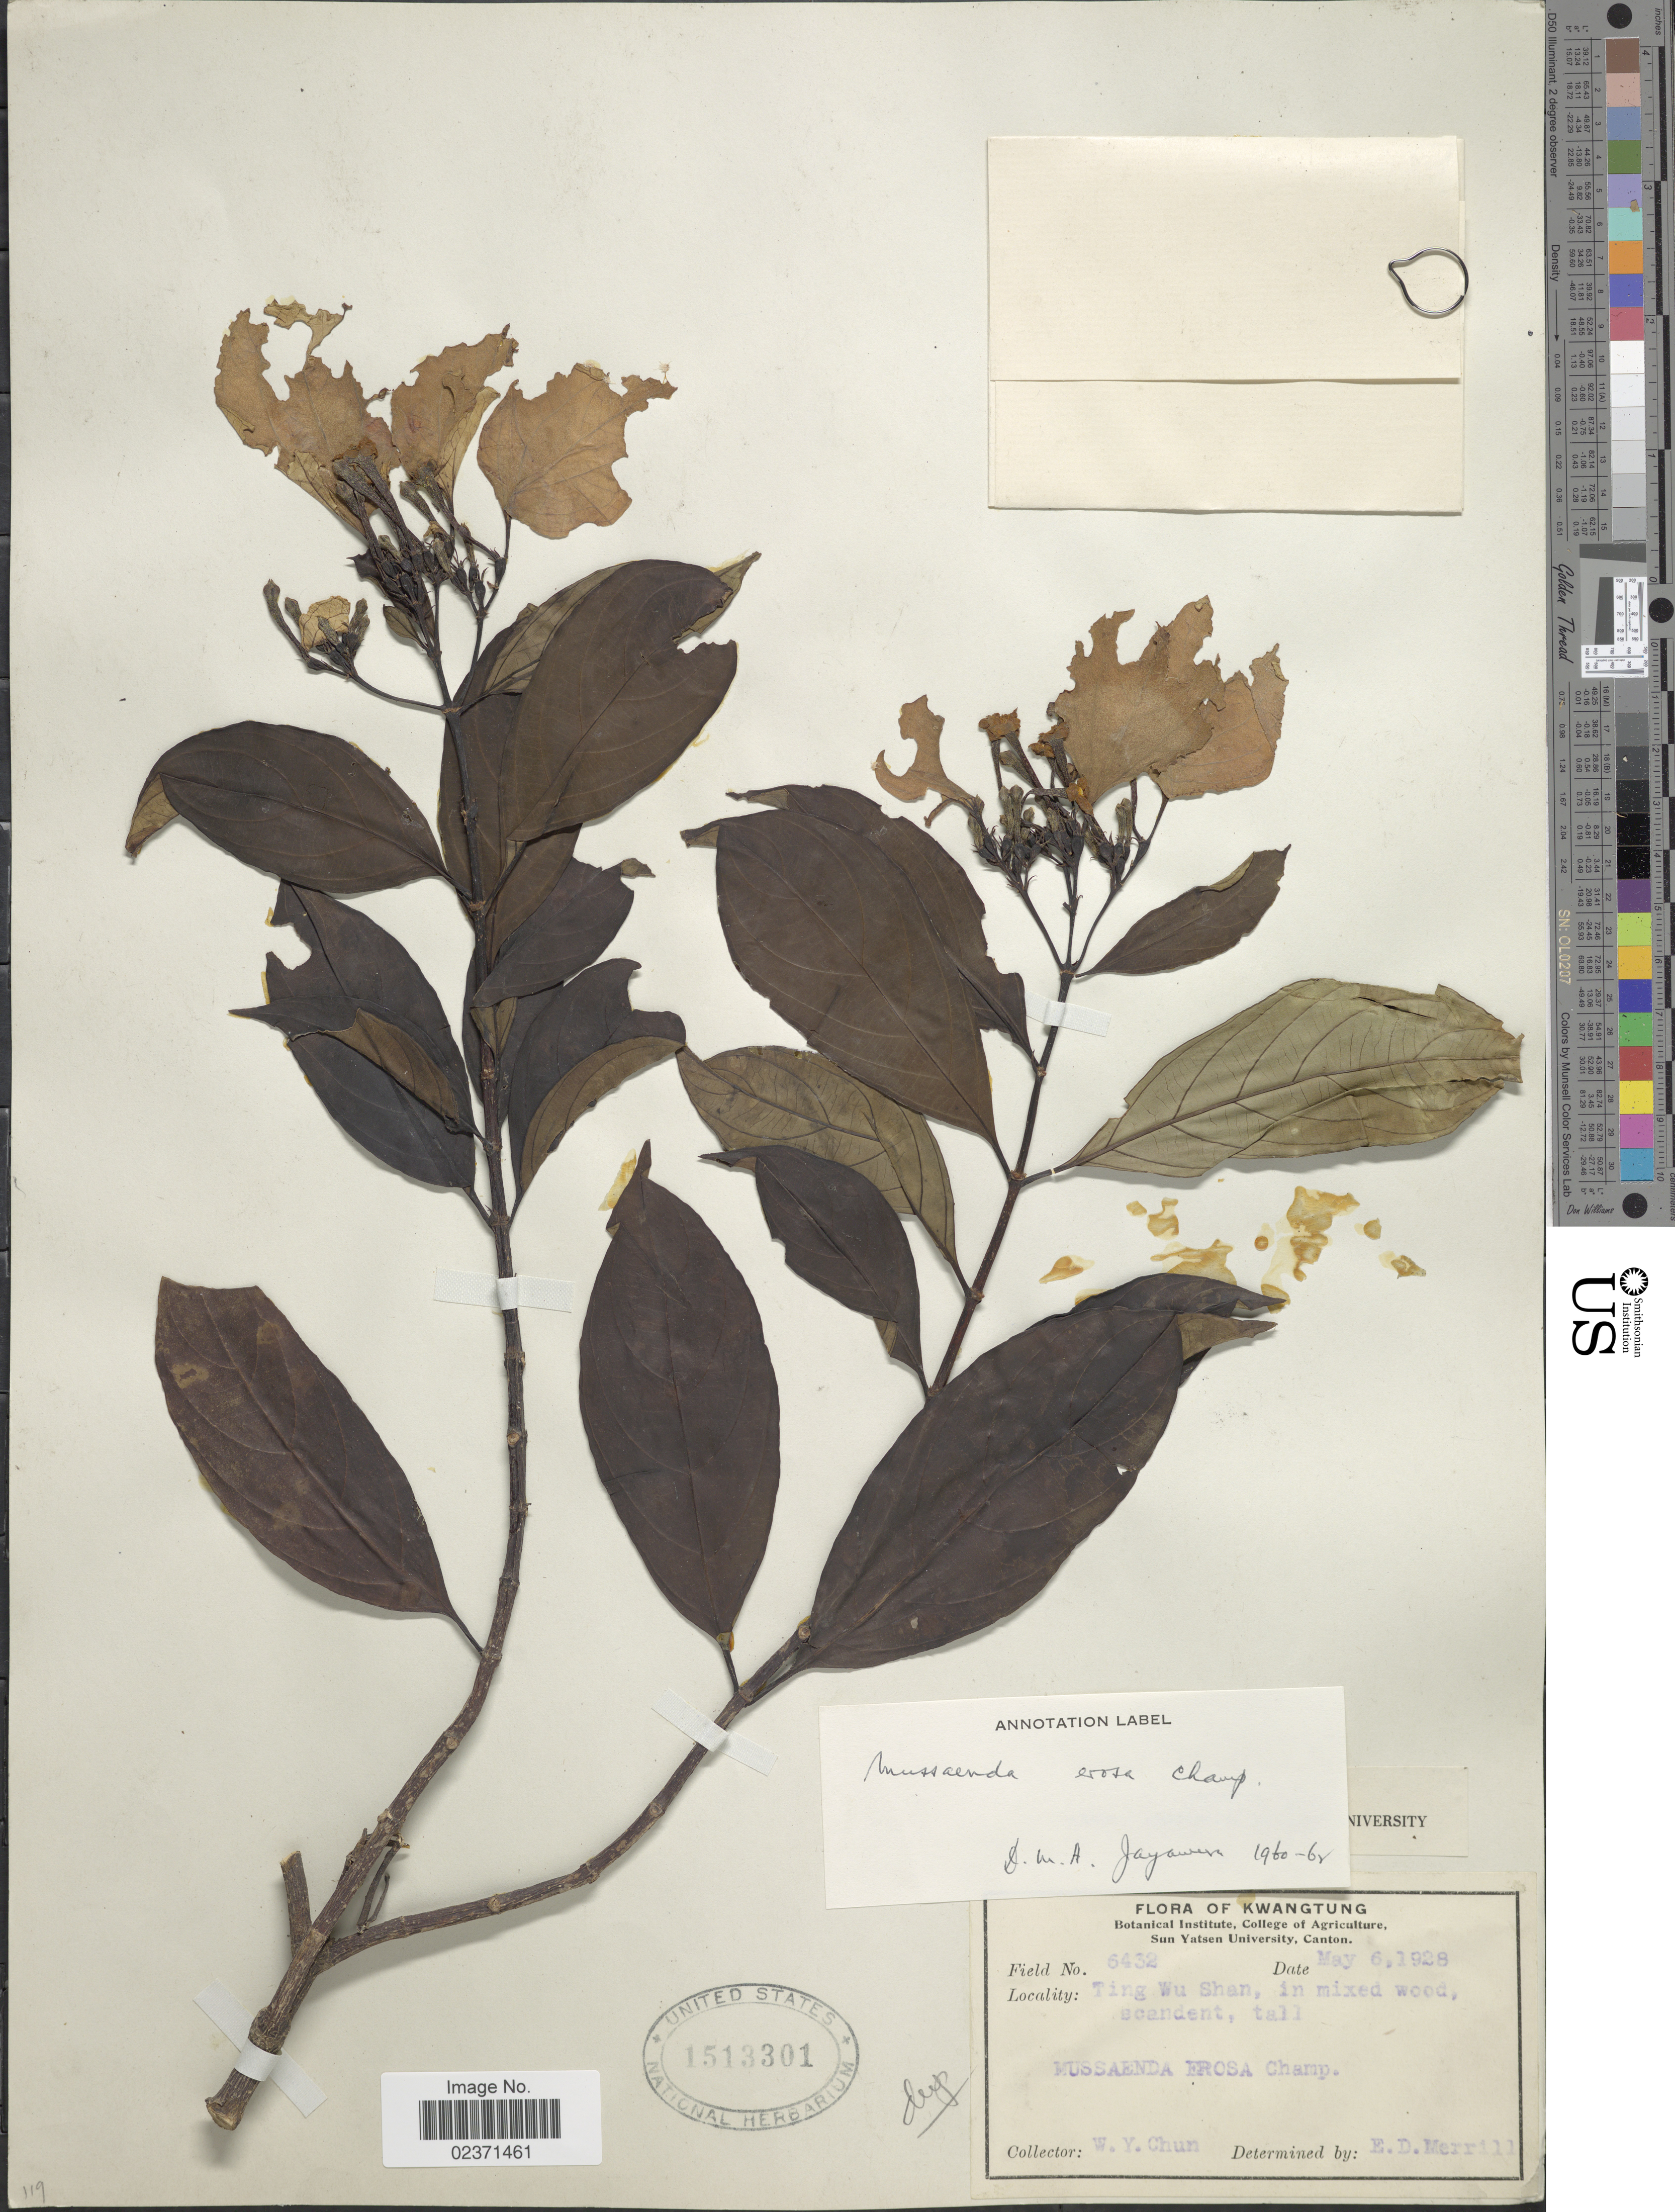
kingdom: Plantae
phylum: Tracheophyta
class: Magnoliopsida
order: Gentianales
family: Rubiaceae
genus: Mussaenda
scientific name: Mussaenda erosa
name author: Champ. ex Benth.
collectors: W. Y. Chun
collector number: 6432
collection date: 1928-05-06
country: China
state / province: Guangdong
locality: Kwangtung. Ting Wu Shan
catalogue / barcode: US 1513301